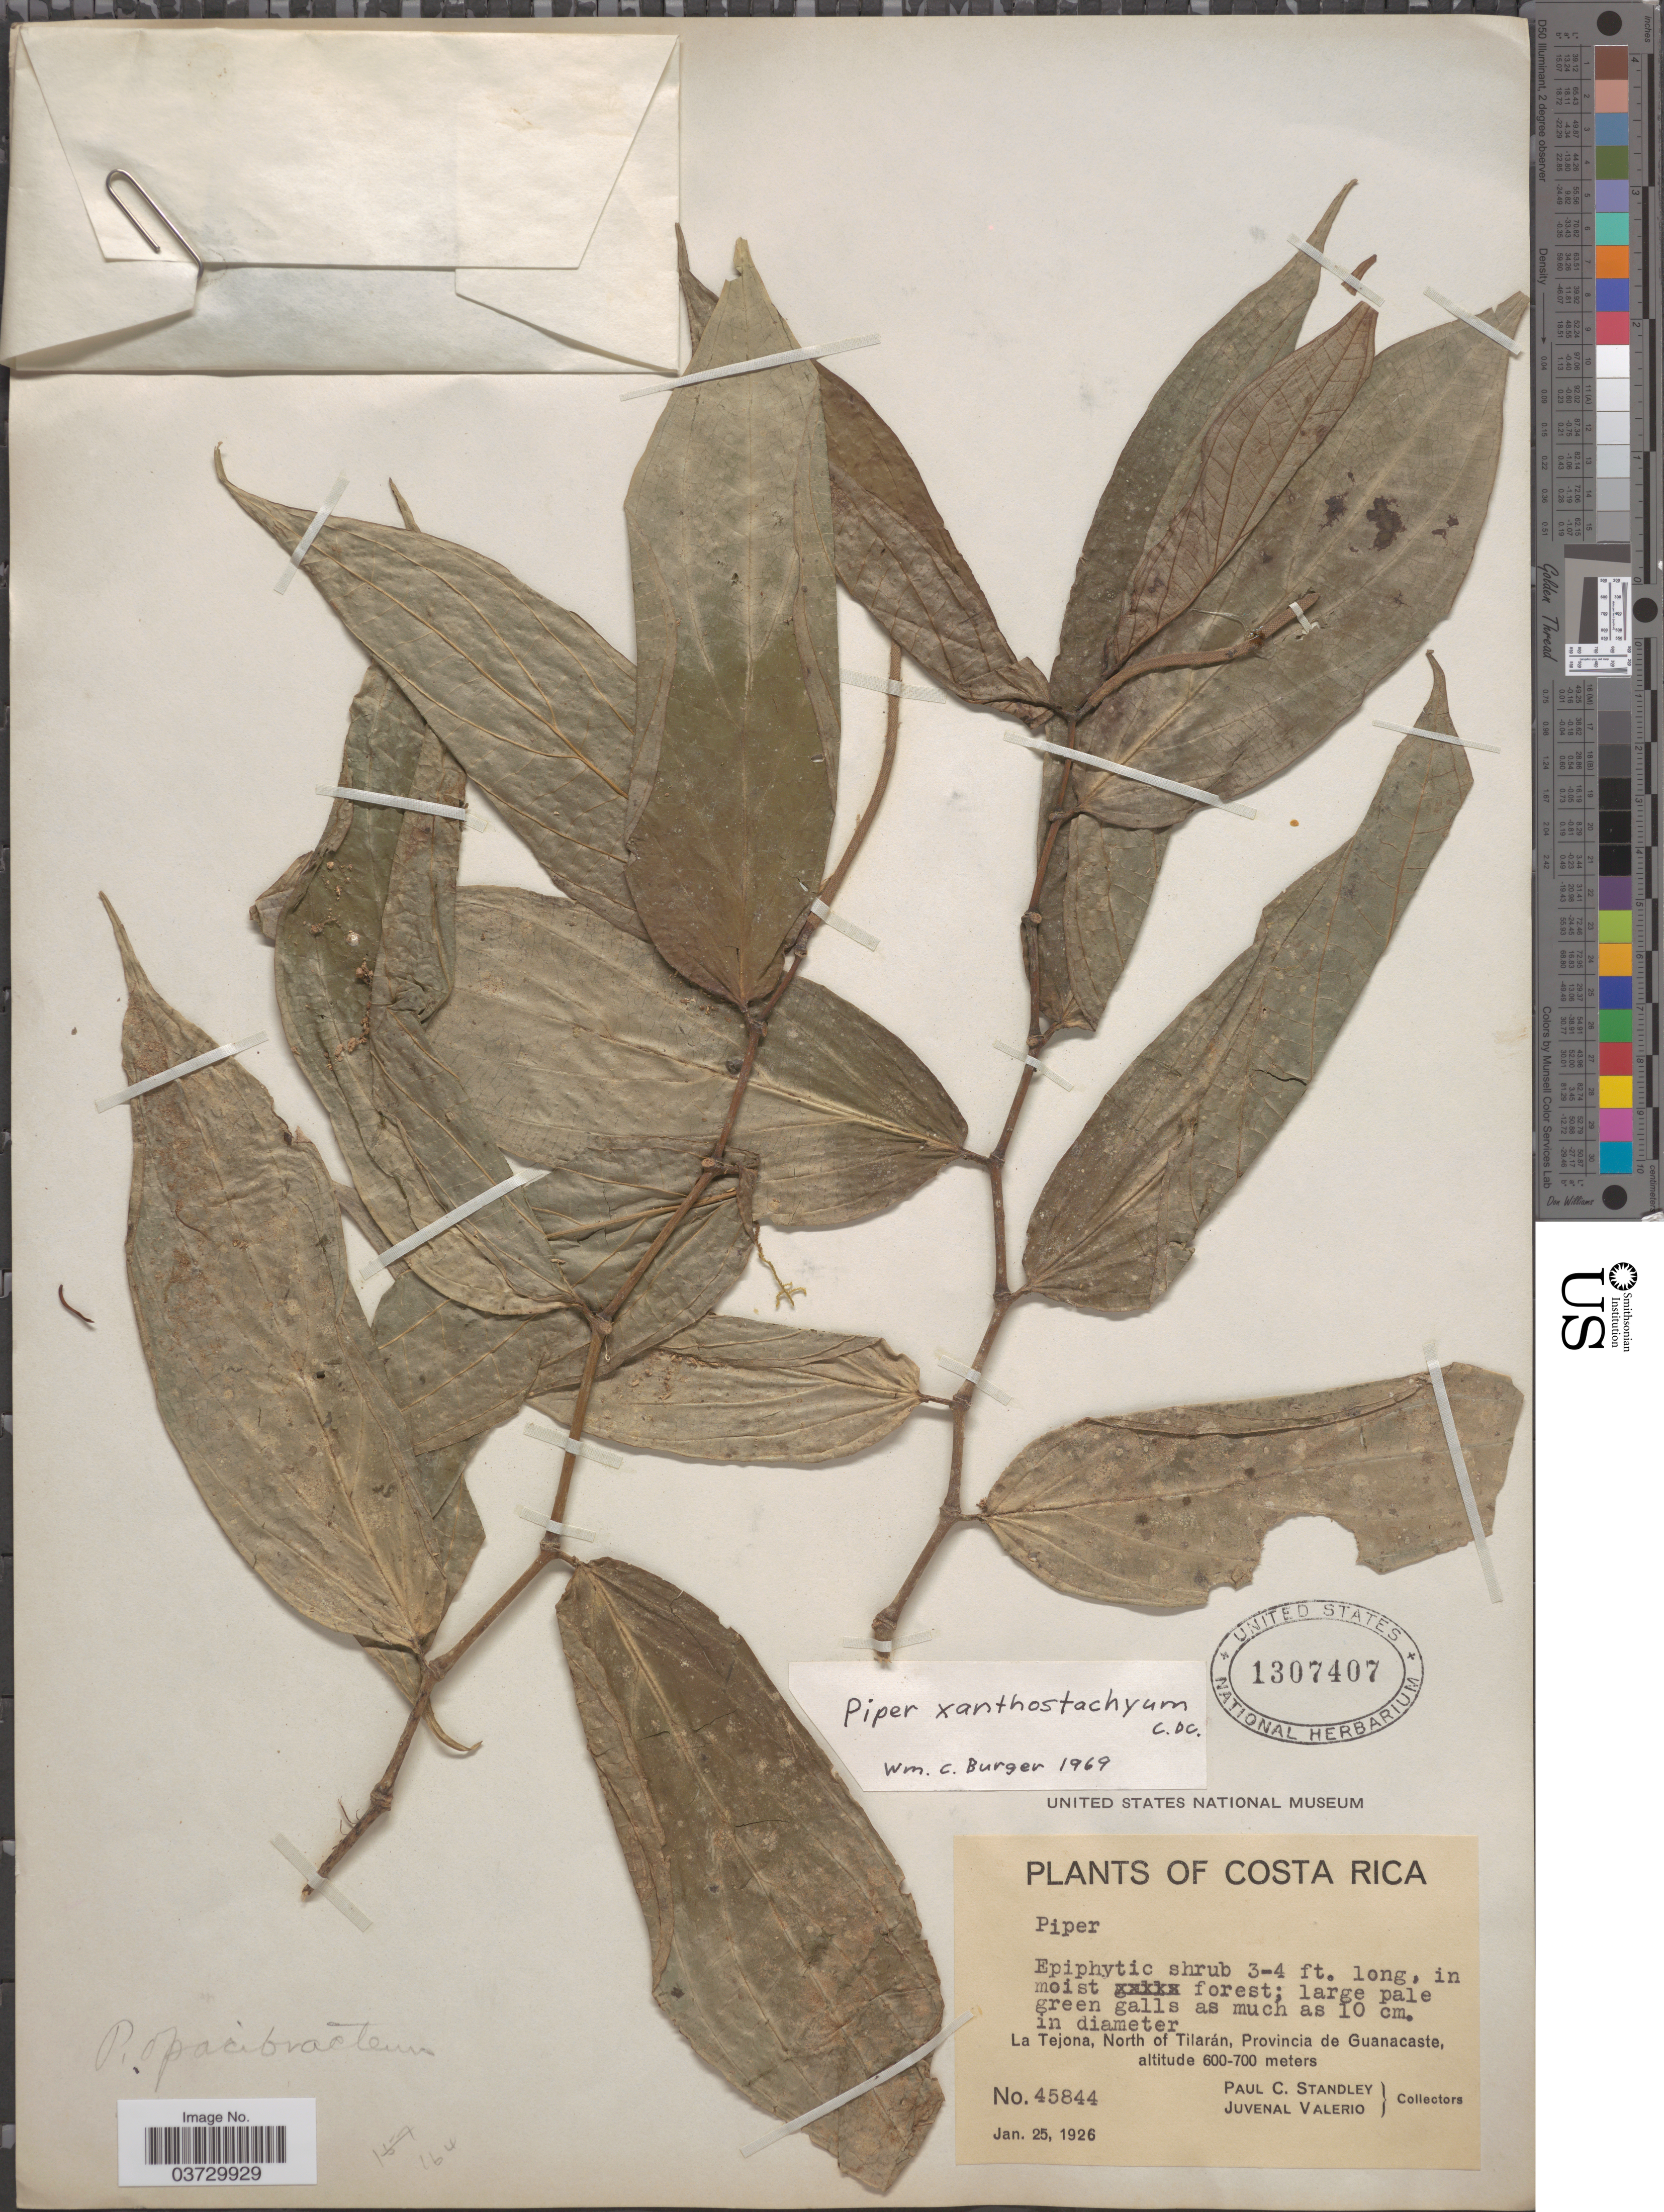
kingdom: Plantae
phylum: Tracheophyta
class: Magnoliopsida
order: Piperales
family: Piperaceae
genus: Piper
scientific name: Piper xanthostachyum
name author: C. DC. in Pittier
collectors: P. C. Standley & J. Valerio R.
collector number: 45844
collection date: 1926-01-25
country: Costa Rica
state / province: Guanacaste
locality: La Tejona, North of Tilarán.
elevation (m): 600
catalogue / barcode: US 1307407